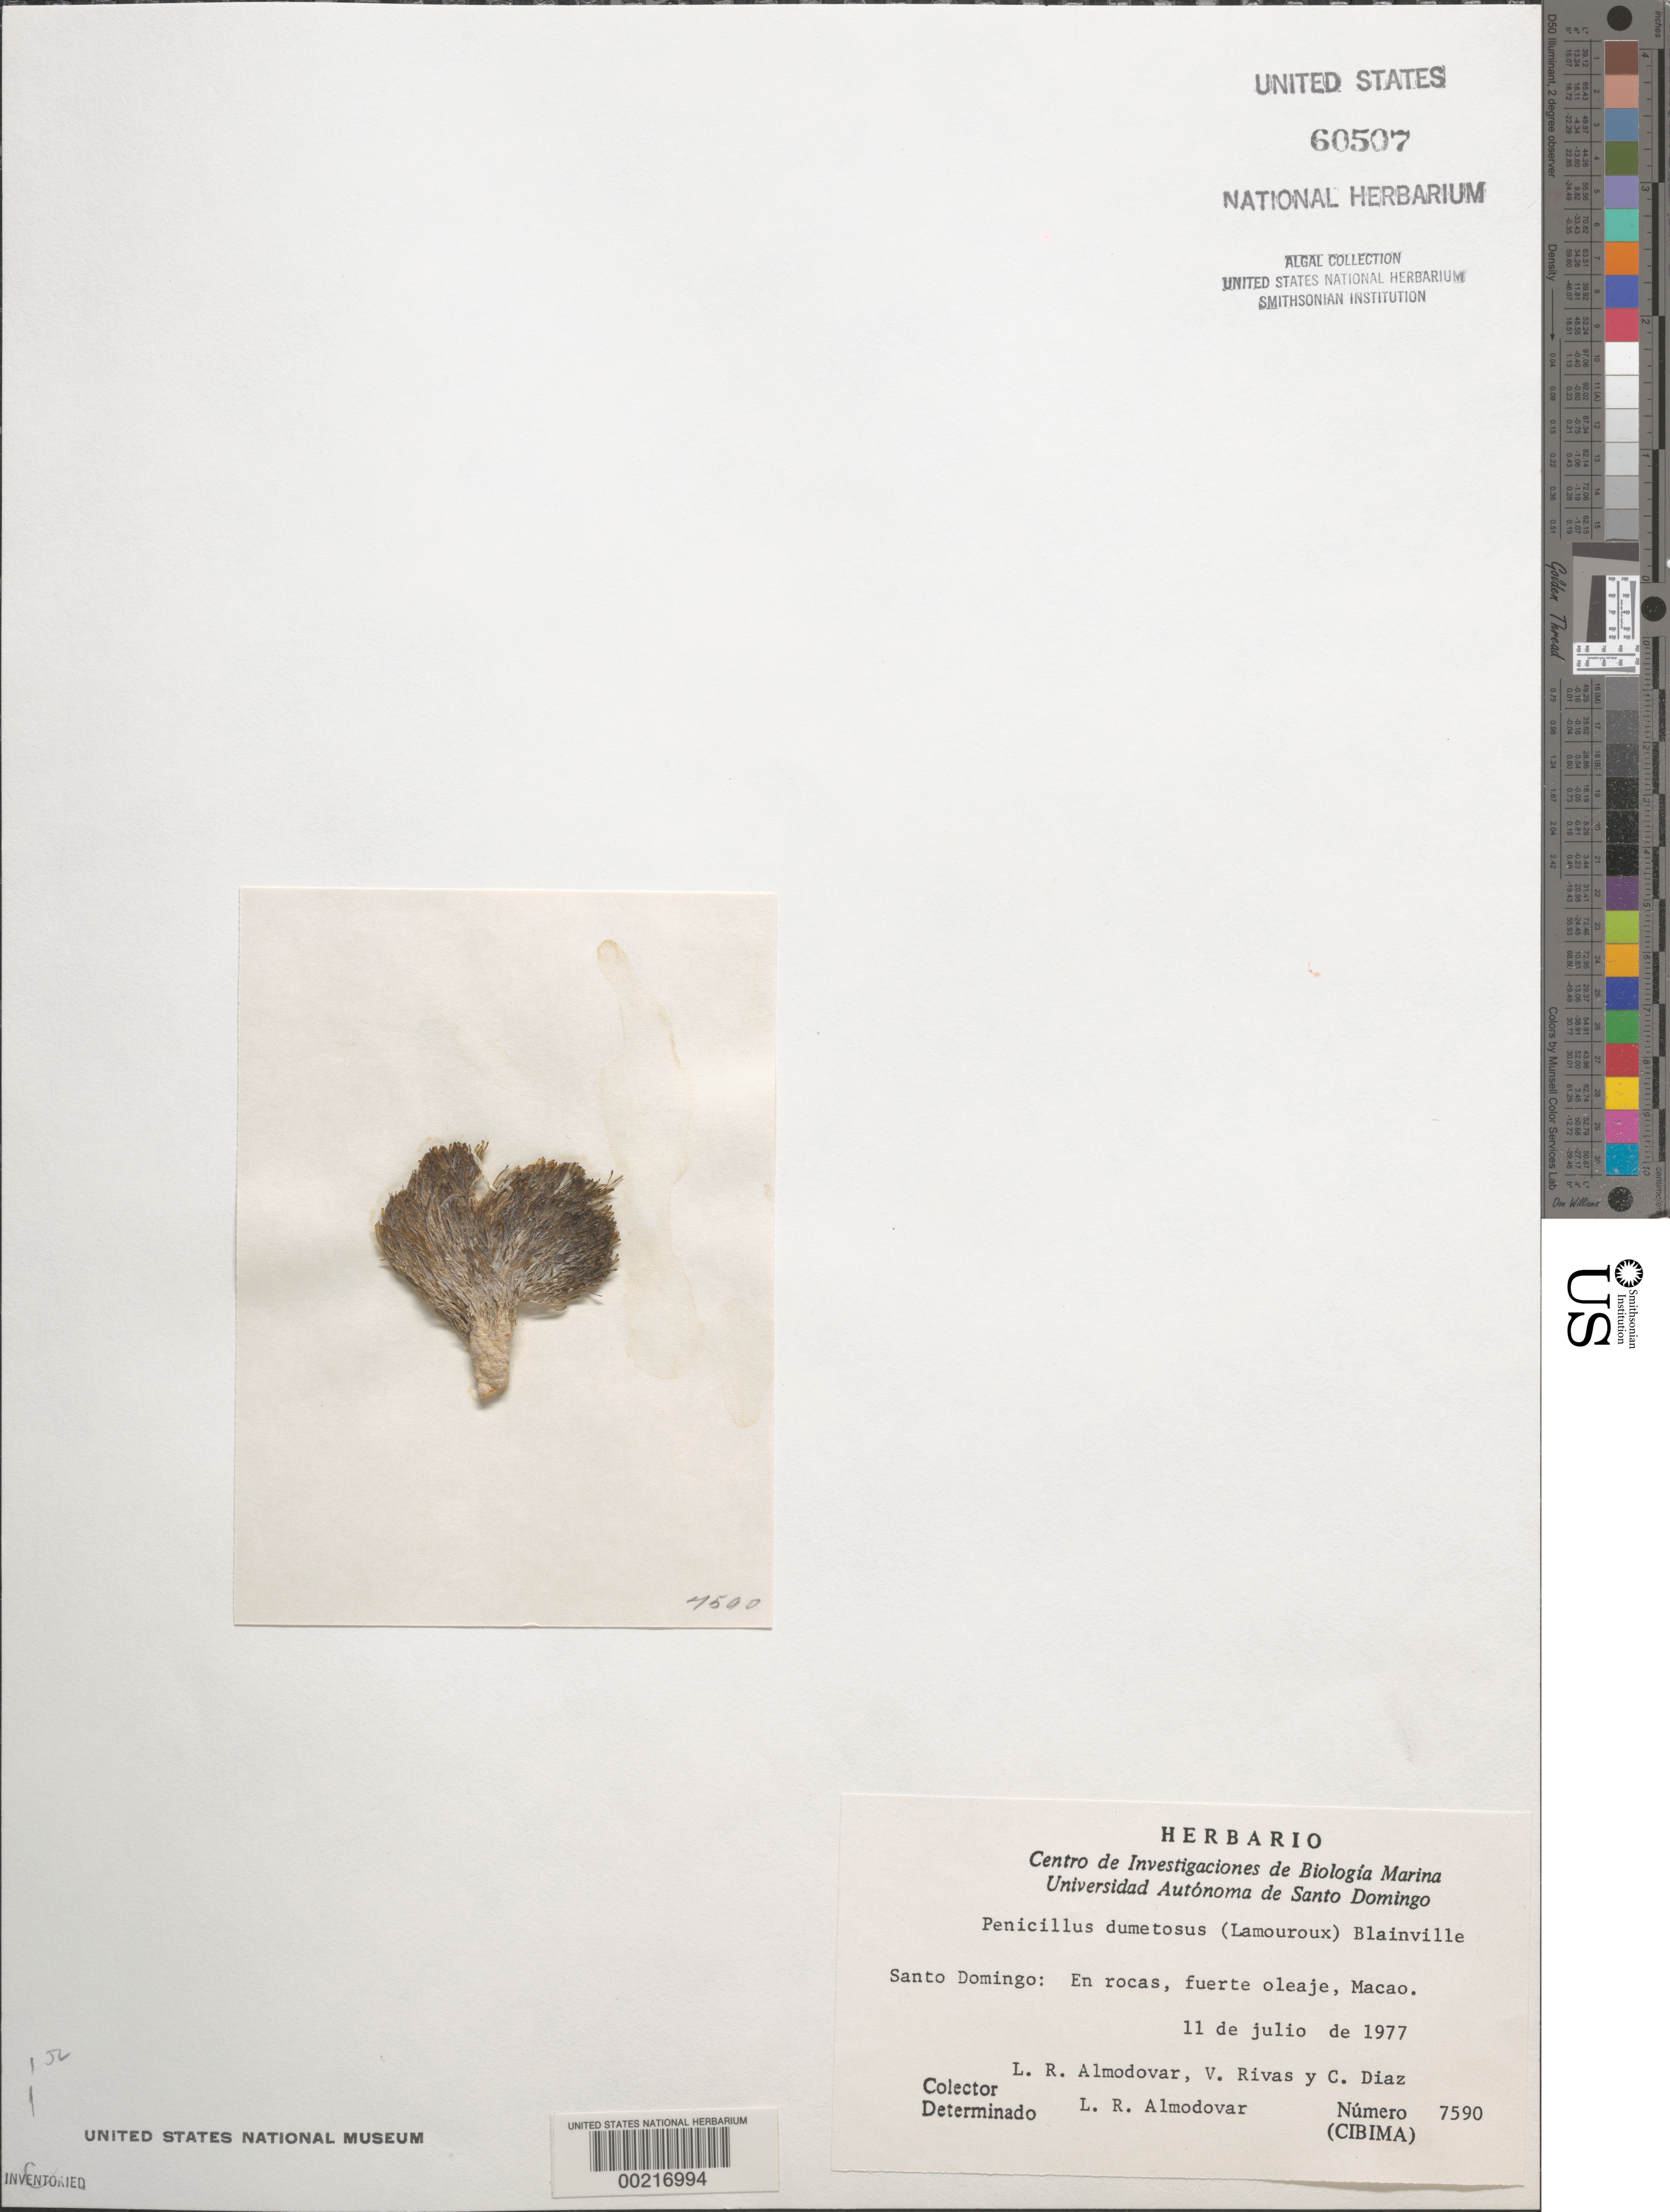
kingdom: Plantae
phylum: Chlorophyta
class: Ulvophyceae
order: Bryopsidales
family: Udoteaceae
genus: Penicillus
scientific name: Penicillus dumetosus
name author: (J.V.Lamouroux) Blainville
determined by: Almodovar, L. R.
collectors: L. Almodovar, V. Rivas & C. Díaz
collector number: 7590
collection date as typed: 11 Jul 1977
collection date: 1977-07-11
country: Dominican Republic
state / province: Macao Province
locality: Macao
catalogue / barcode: US 60507